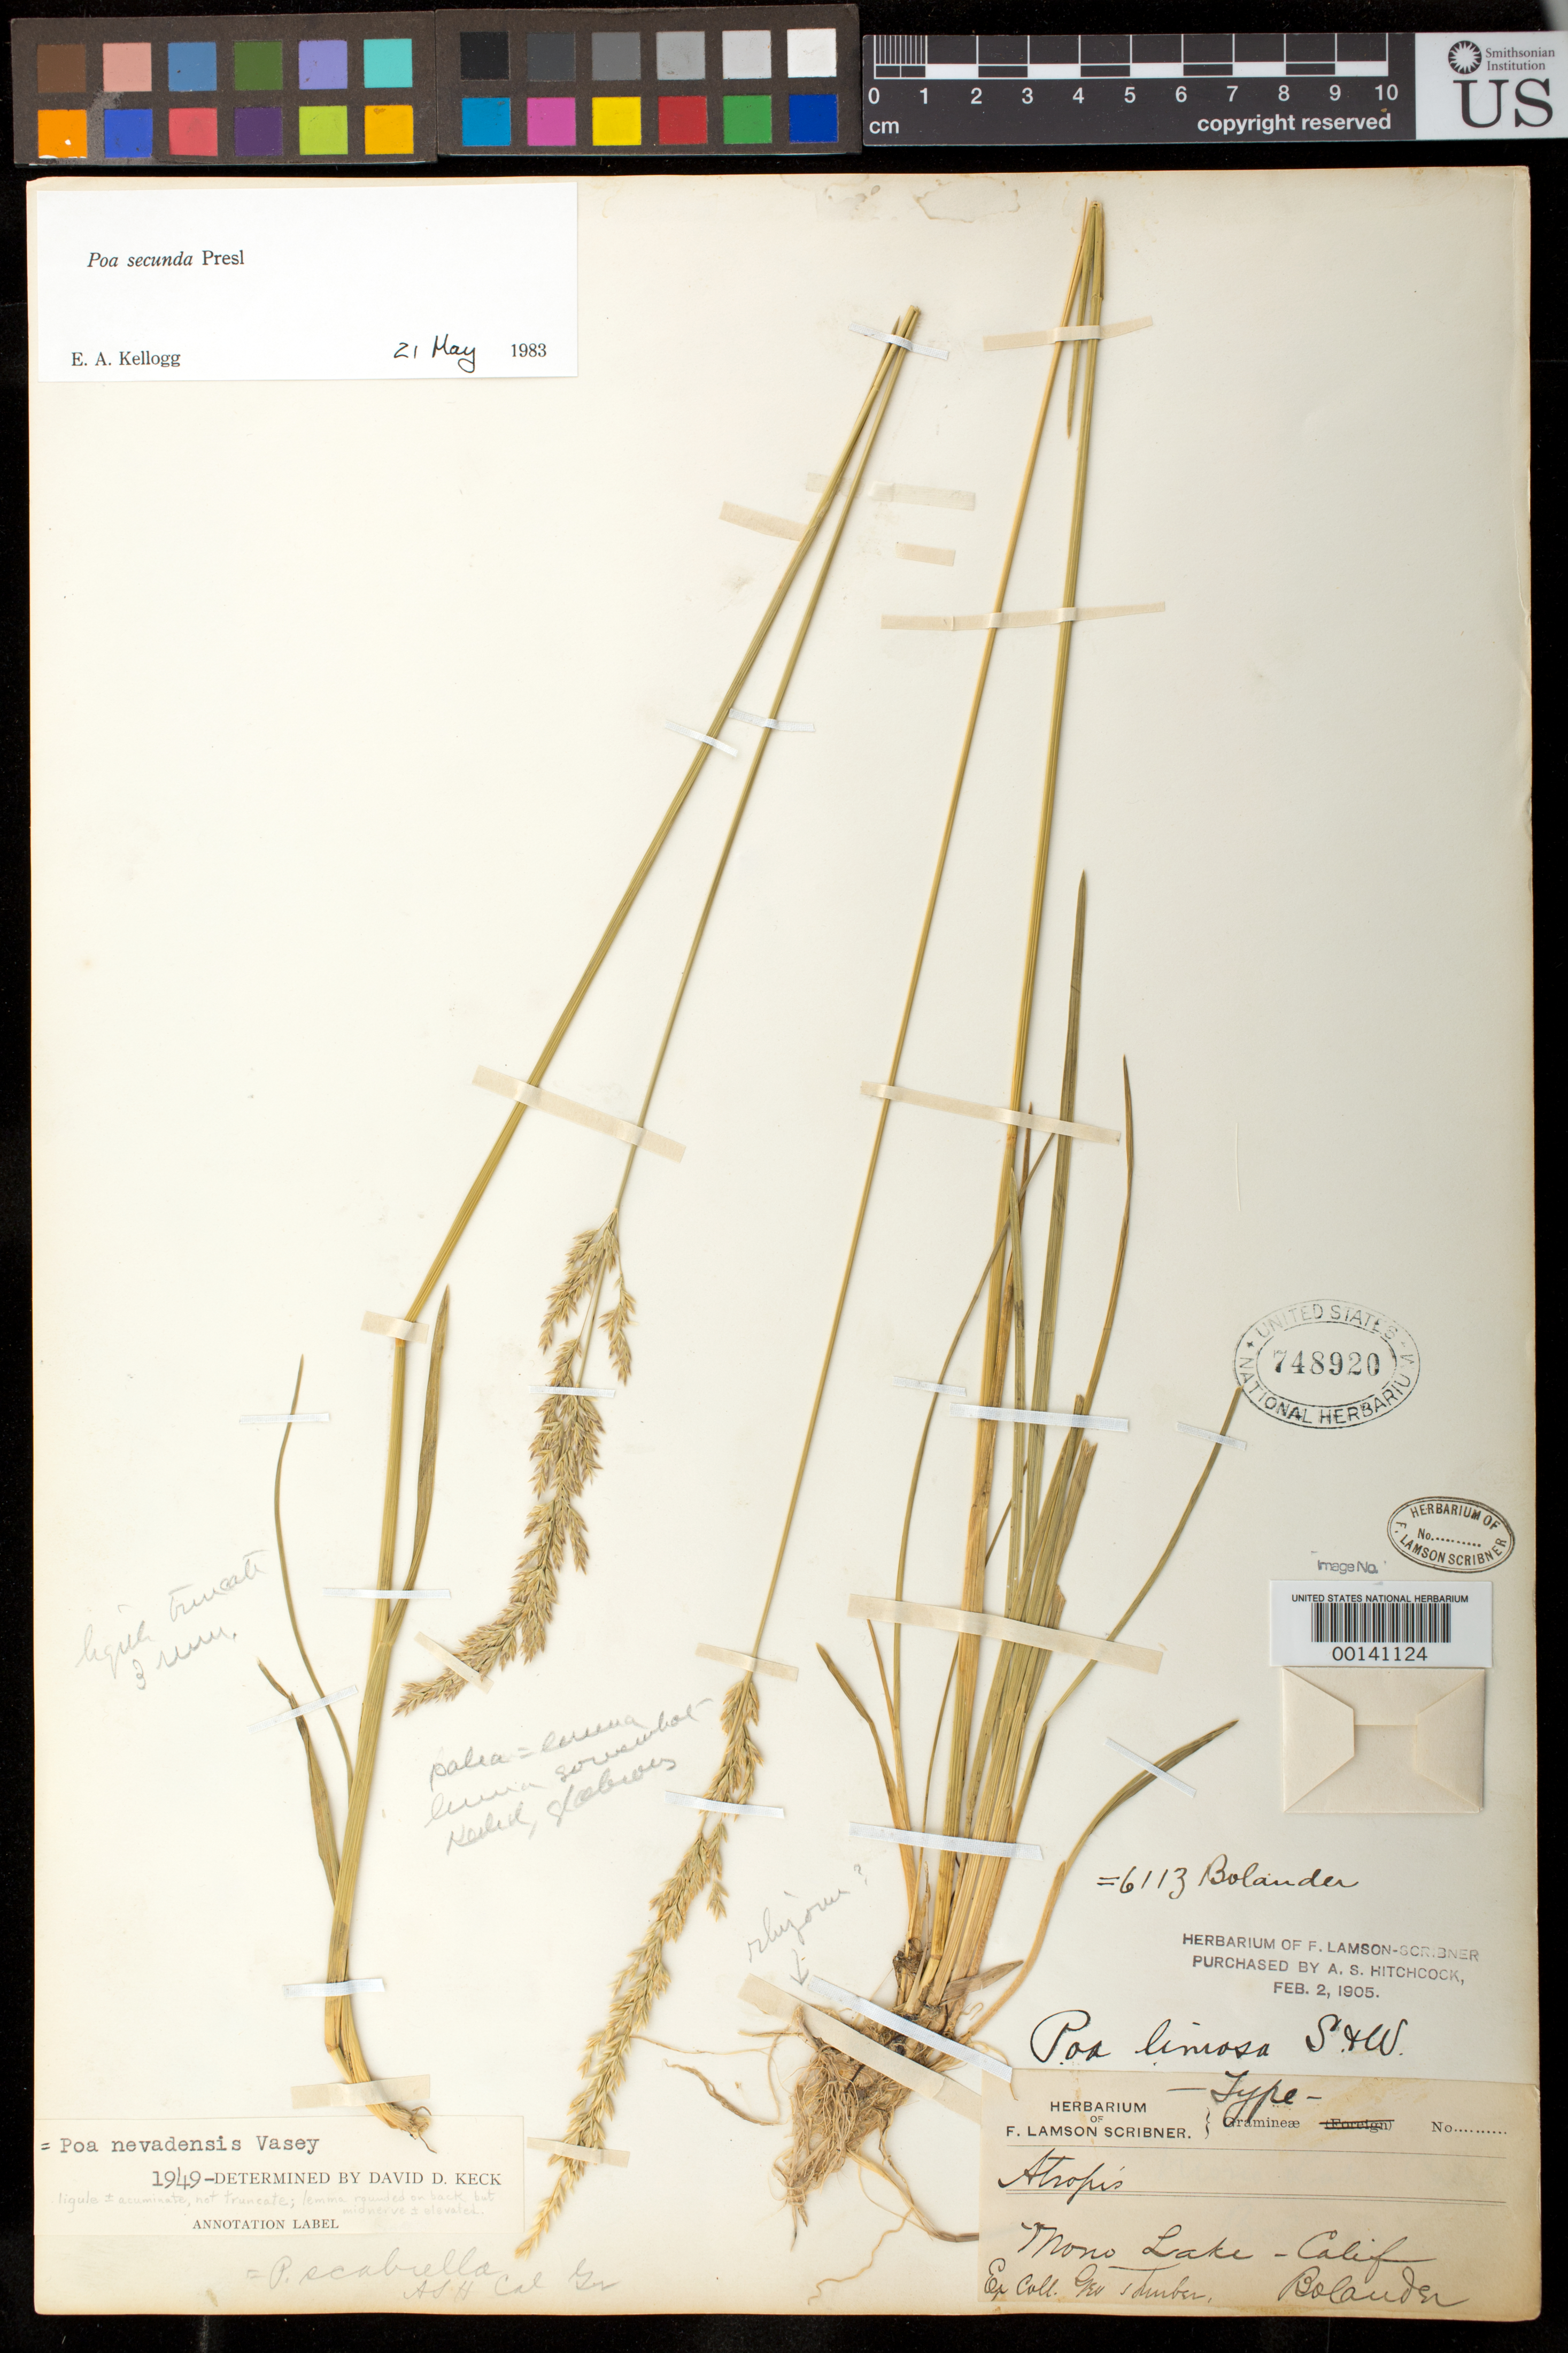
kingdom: Plantae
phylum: Tracheophyta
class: Liliopsida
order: Poales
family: Poaceae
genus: Poa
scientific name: Poa limosa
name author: Scribn. & T.A. Williams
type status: Holotype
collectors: H. Bolander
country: United States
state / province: California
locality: Mono Lake.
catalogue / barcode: US 748920